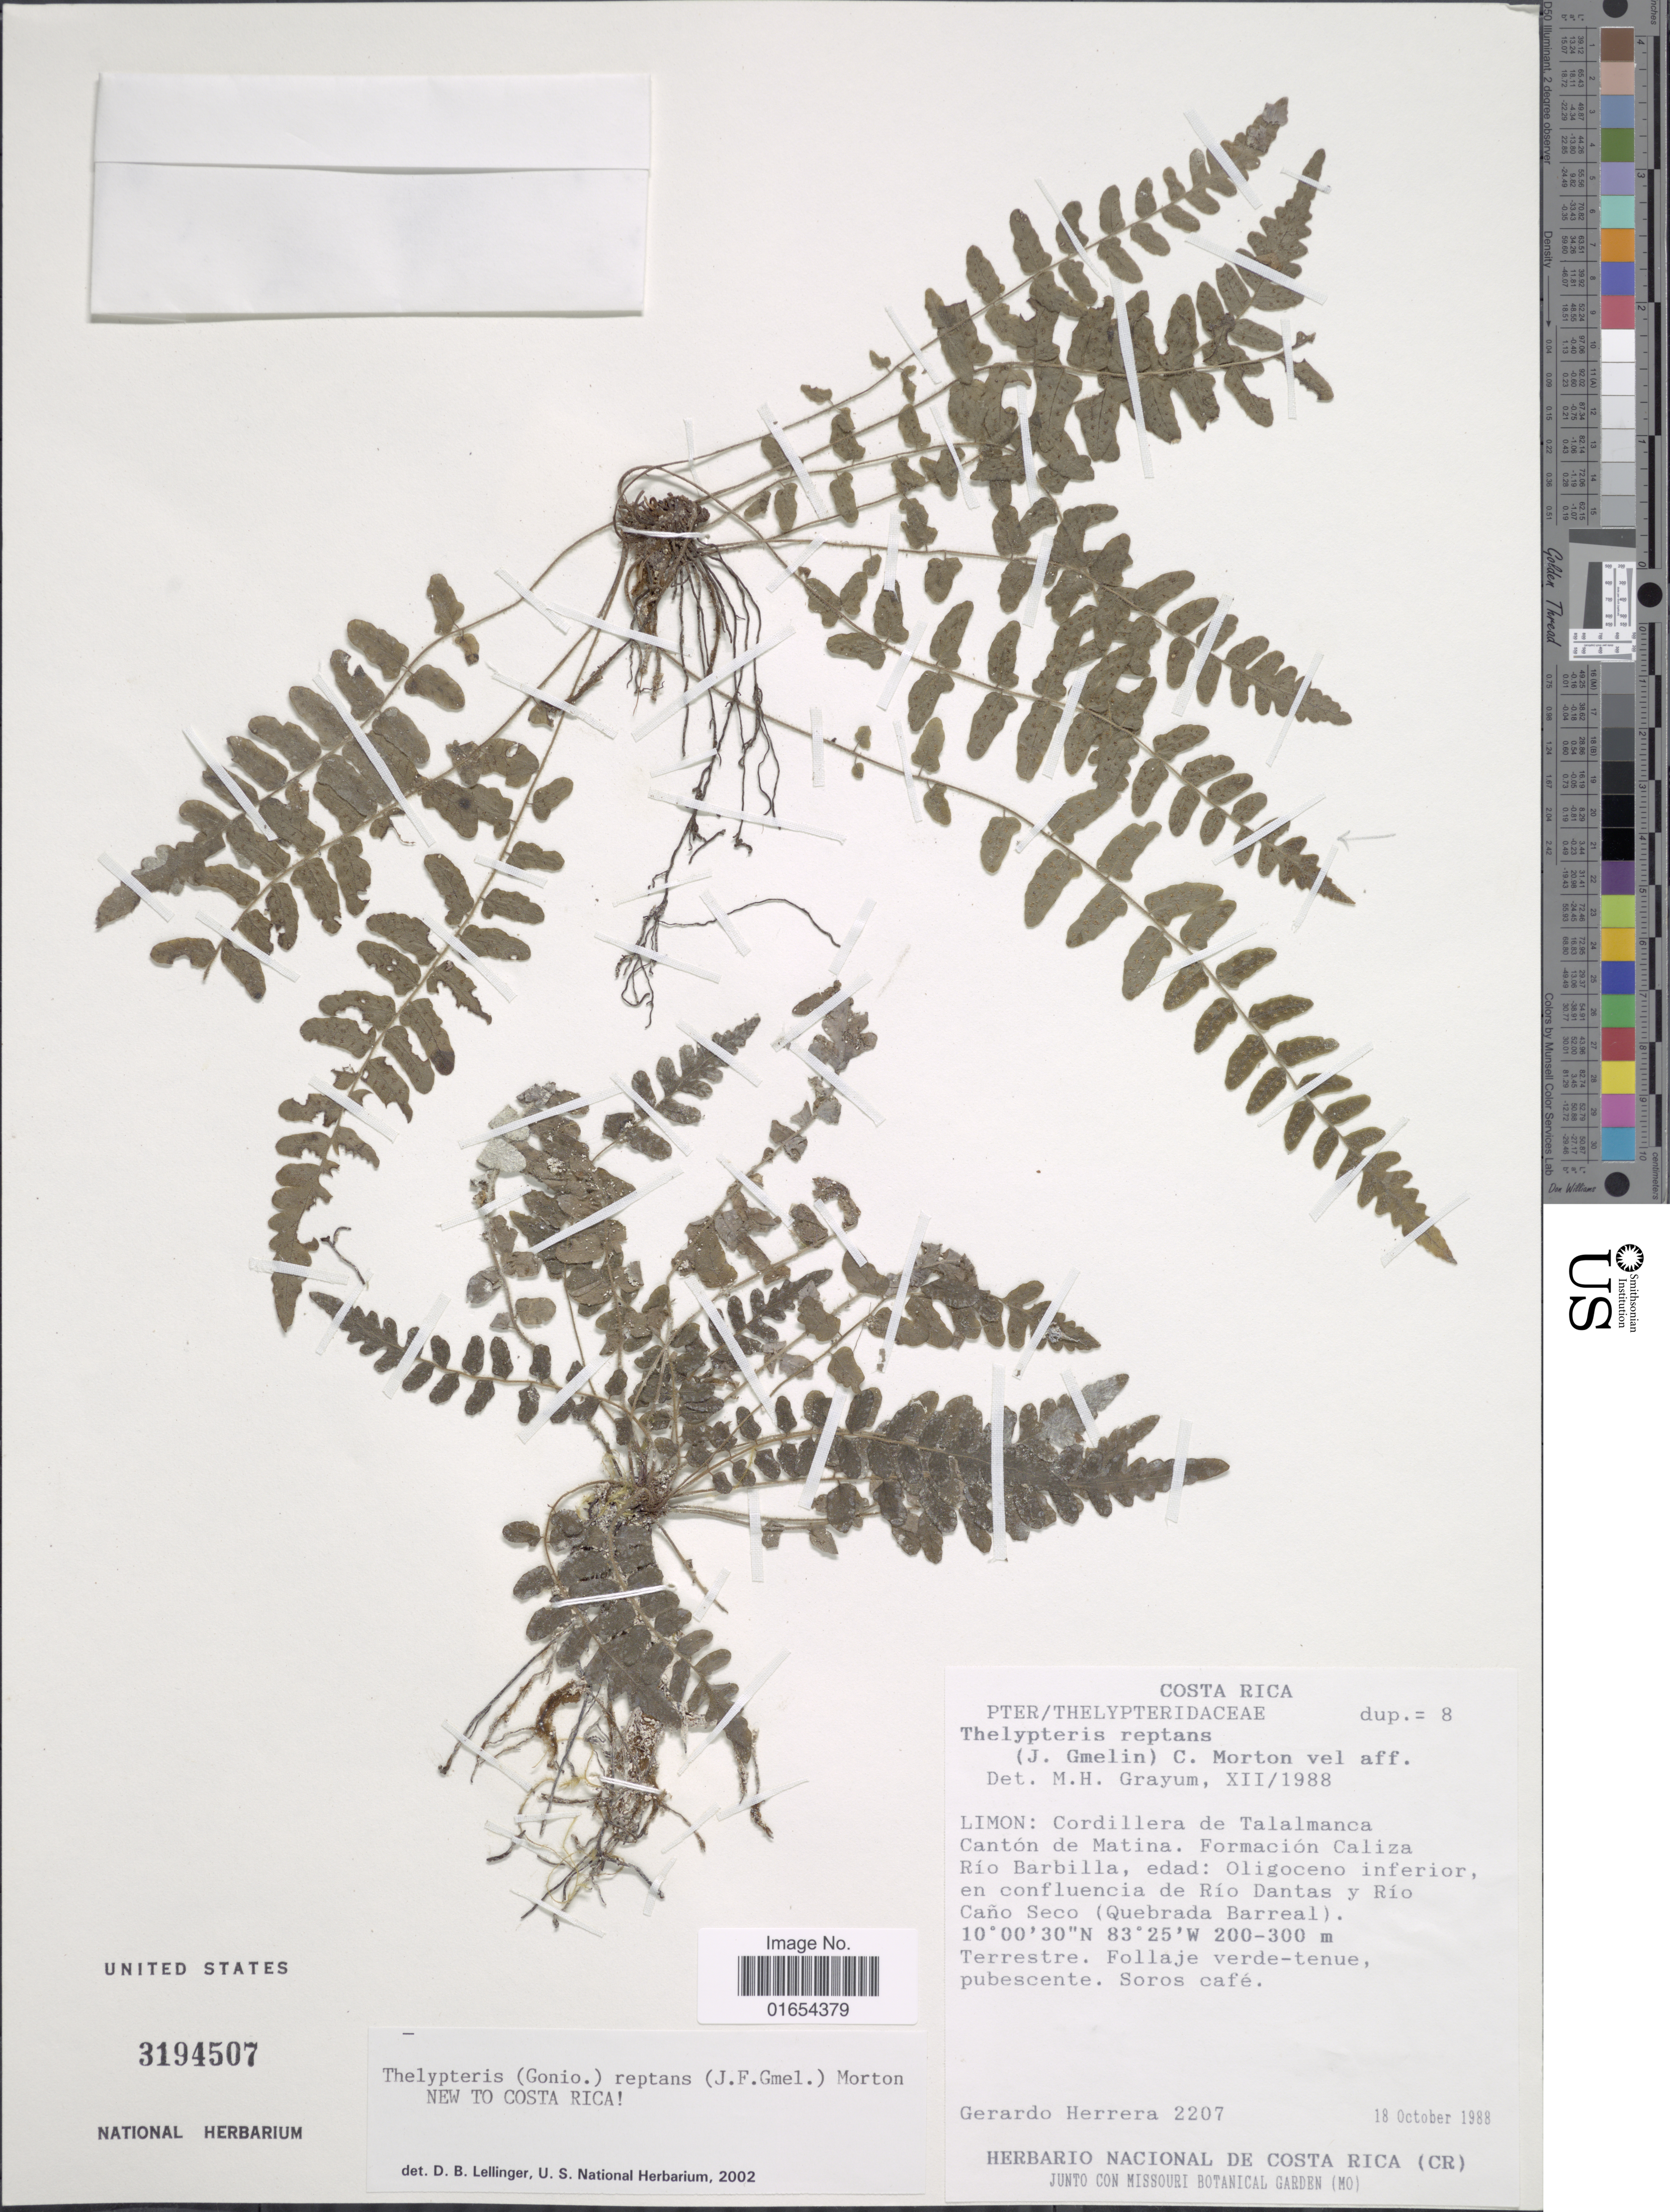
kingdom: Plantae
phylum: Tracheophyta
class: Polypodiopsida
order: Polypodiales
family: Thelypteridaceae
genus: Goniopteris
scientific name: Goniopteris reptans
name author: (J.F. Gmel.) C. Presl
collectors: G. Herrera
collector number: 2207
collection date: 1988-10-18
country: Costa Rica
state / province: Limón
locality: Cordillera de Talamanca Canton de Matina. Formacion Caliza Rio Barbilla, edad: Oligoceno inferior, en confluencia de Rio Dantas y Rio Cano Seco (Quebrada Barreal)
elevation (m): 200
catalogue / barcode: US 3194507